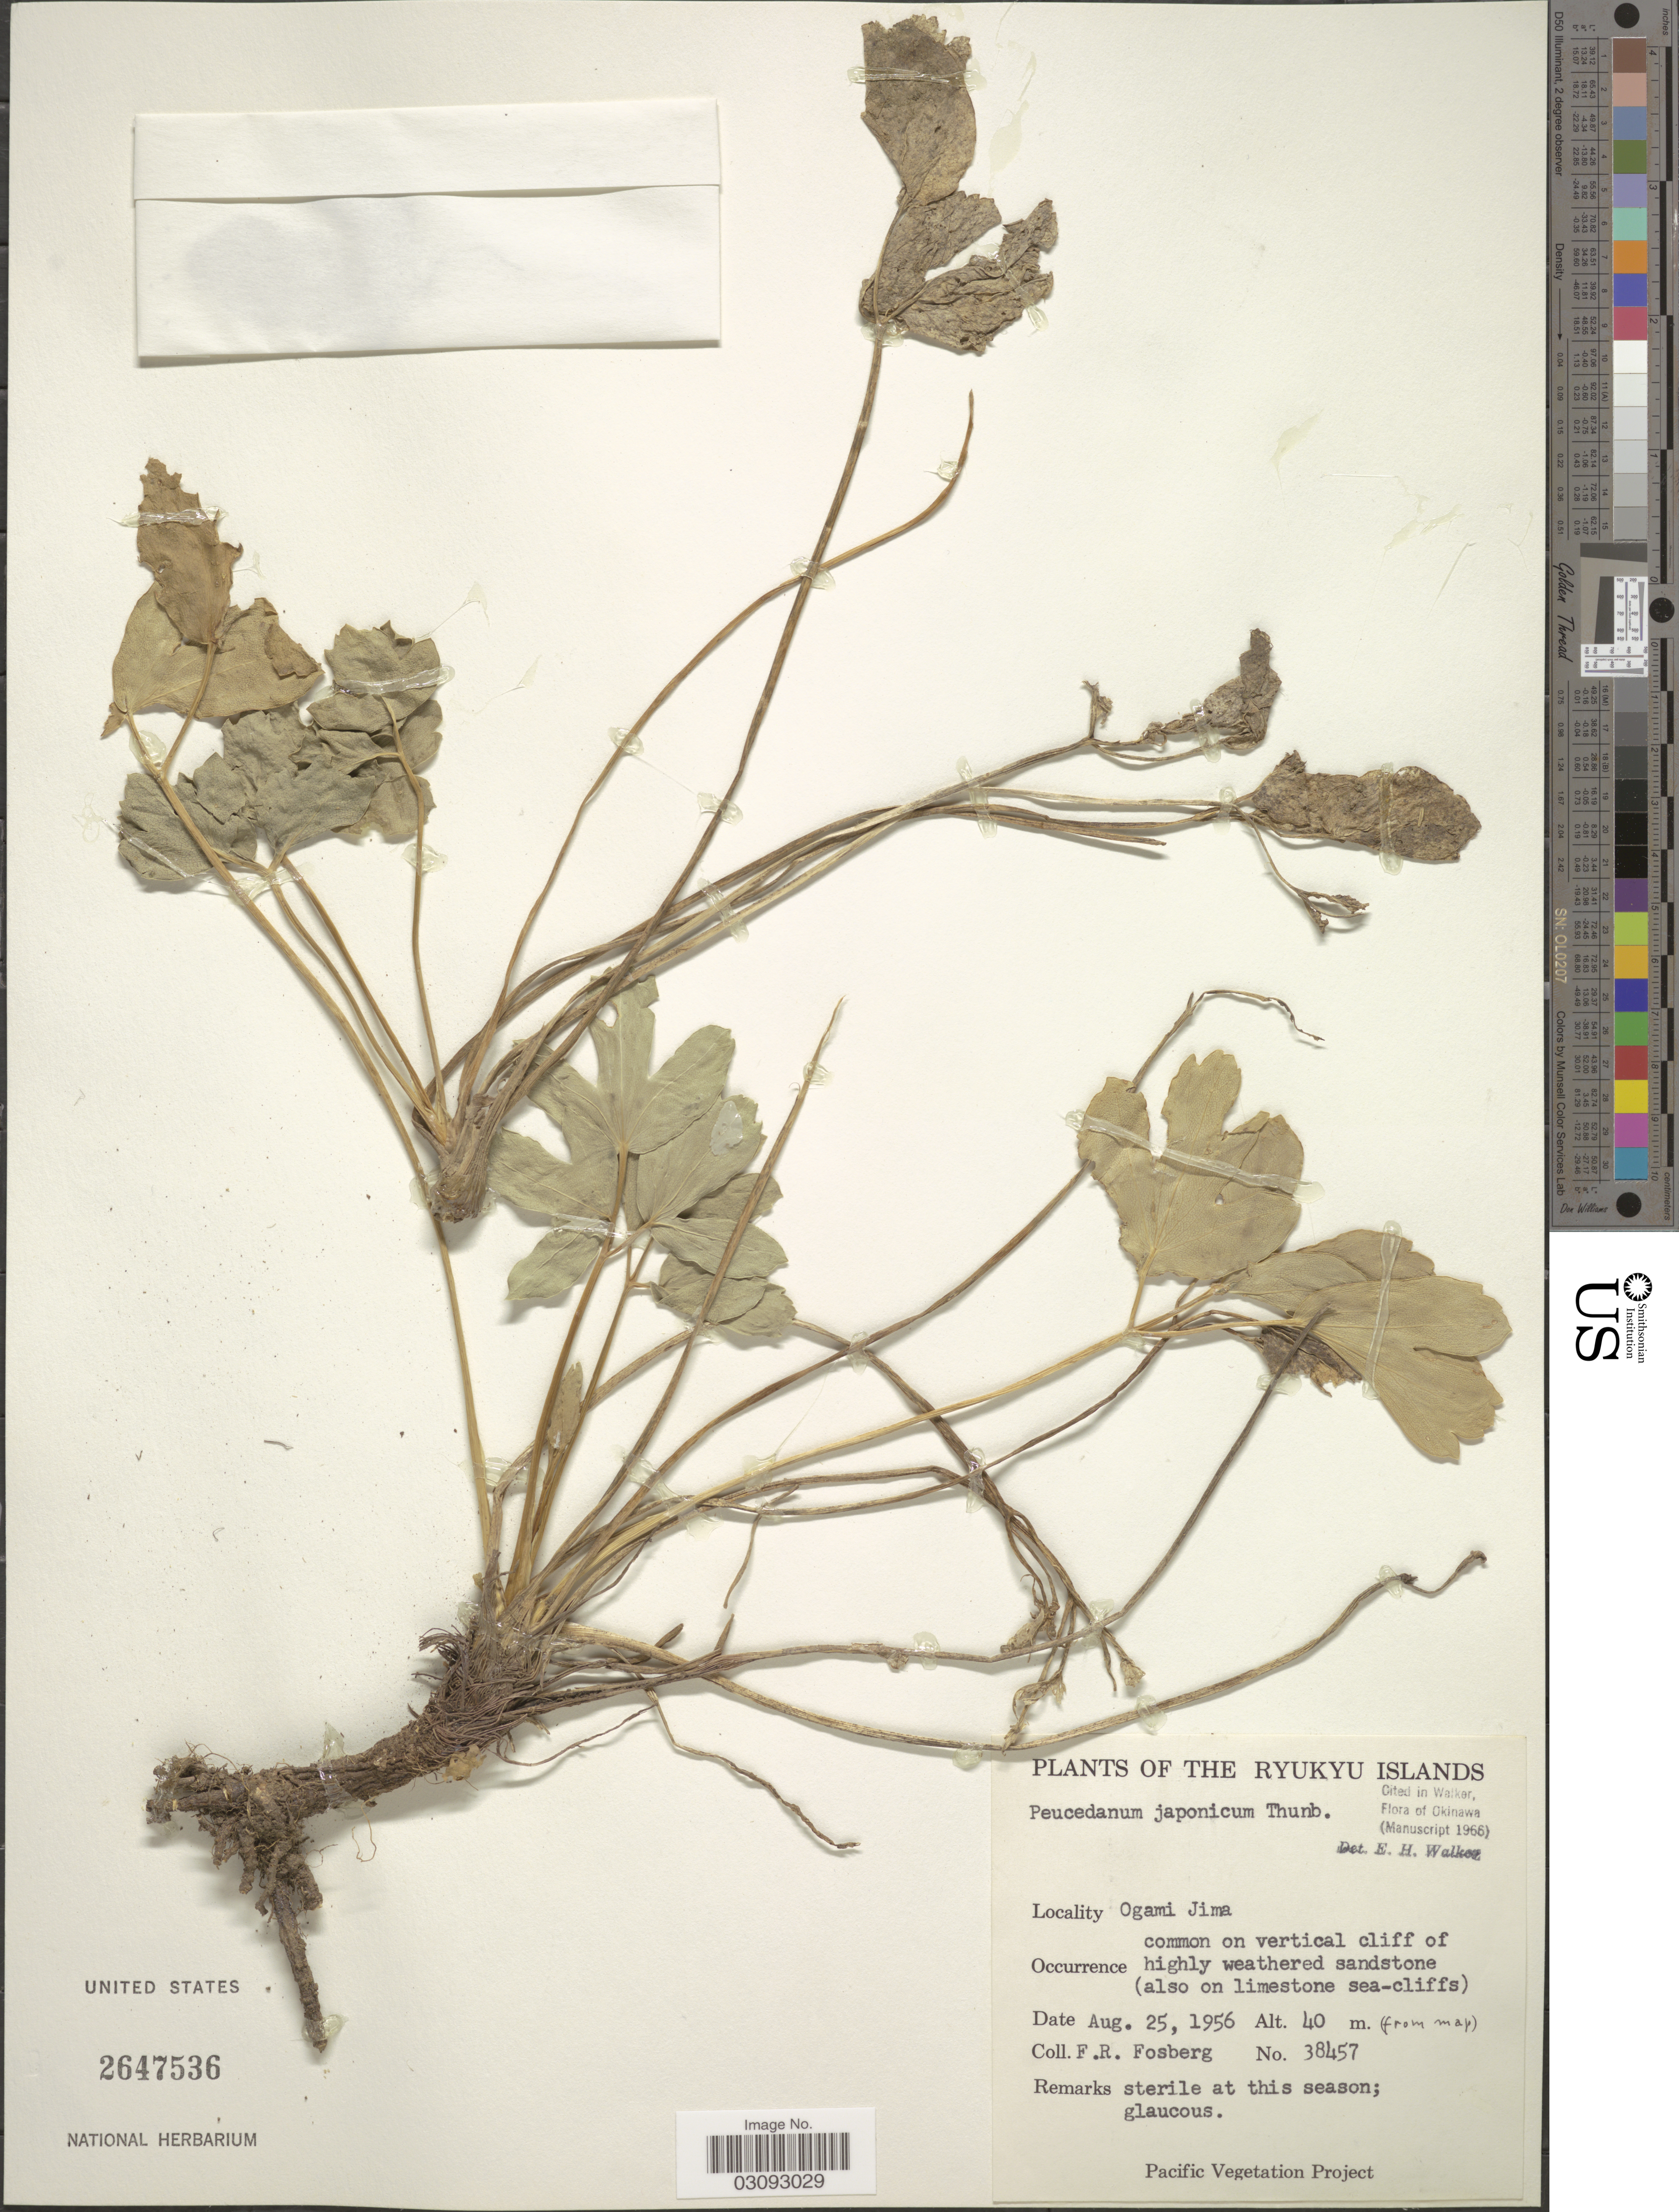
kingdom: Plantae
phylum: Tracheophyta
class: Magnoliopsida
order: Apiales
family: Apiaceae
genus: Peucedanum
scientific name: Peucedanum japonicum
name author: Thunb.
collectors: F. R. Fosberg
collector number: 38457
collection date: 1956-08-25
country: Japan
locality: The Ryukyu Islands, Ogami Jima.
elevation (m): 40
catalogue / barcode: US 2647536